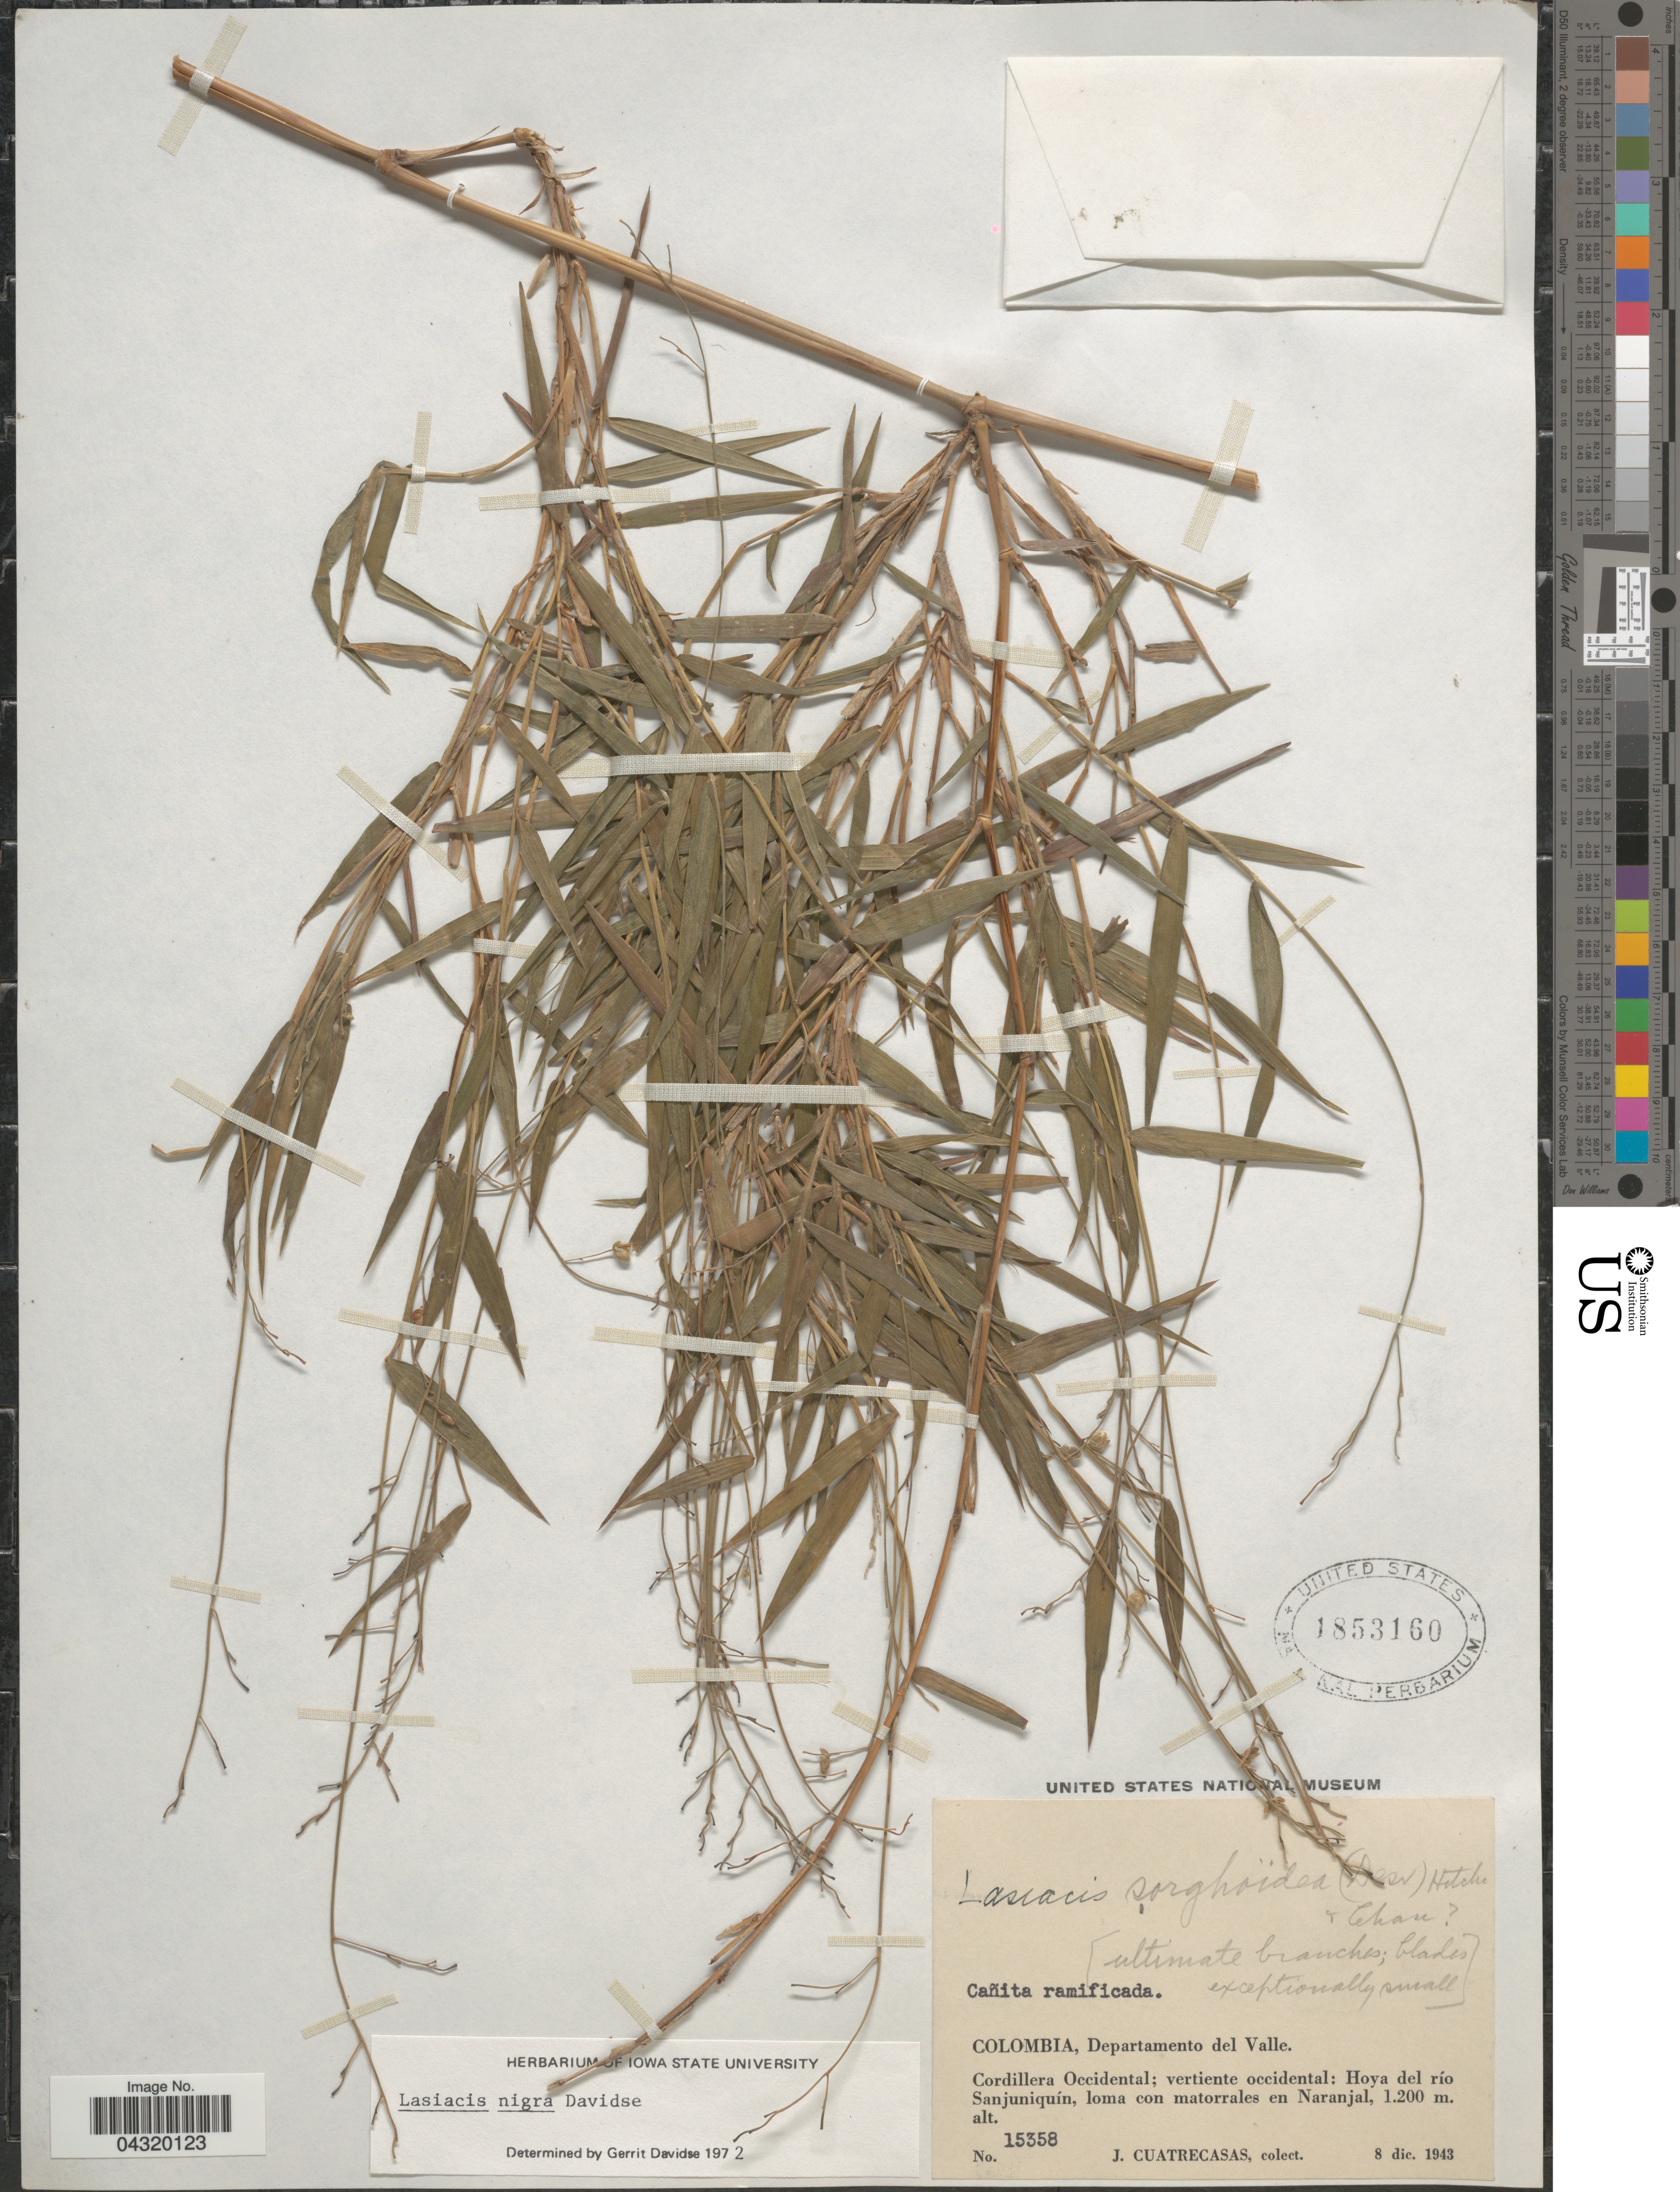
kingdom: Plantae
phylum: Tracheophyta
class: Liliopsida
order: Poales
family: Poaceae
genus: Lasiacis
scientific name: Lasiacis nigra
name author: Davidse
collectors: J. Cuatrecasas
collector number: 15358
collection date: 1943-12-08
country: Colombia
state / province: Valle del Cauca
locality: Departamento del Valle. Cordillera Occidental; vertiente occidental: Hoya del río Sanjuniquín, loma con matorrales en Naranjal.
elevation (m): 1200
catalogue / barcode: US 1853160